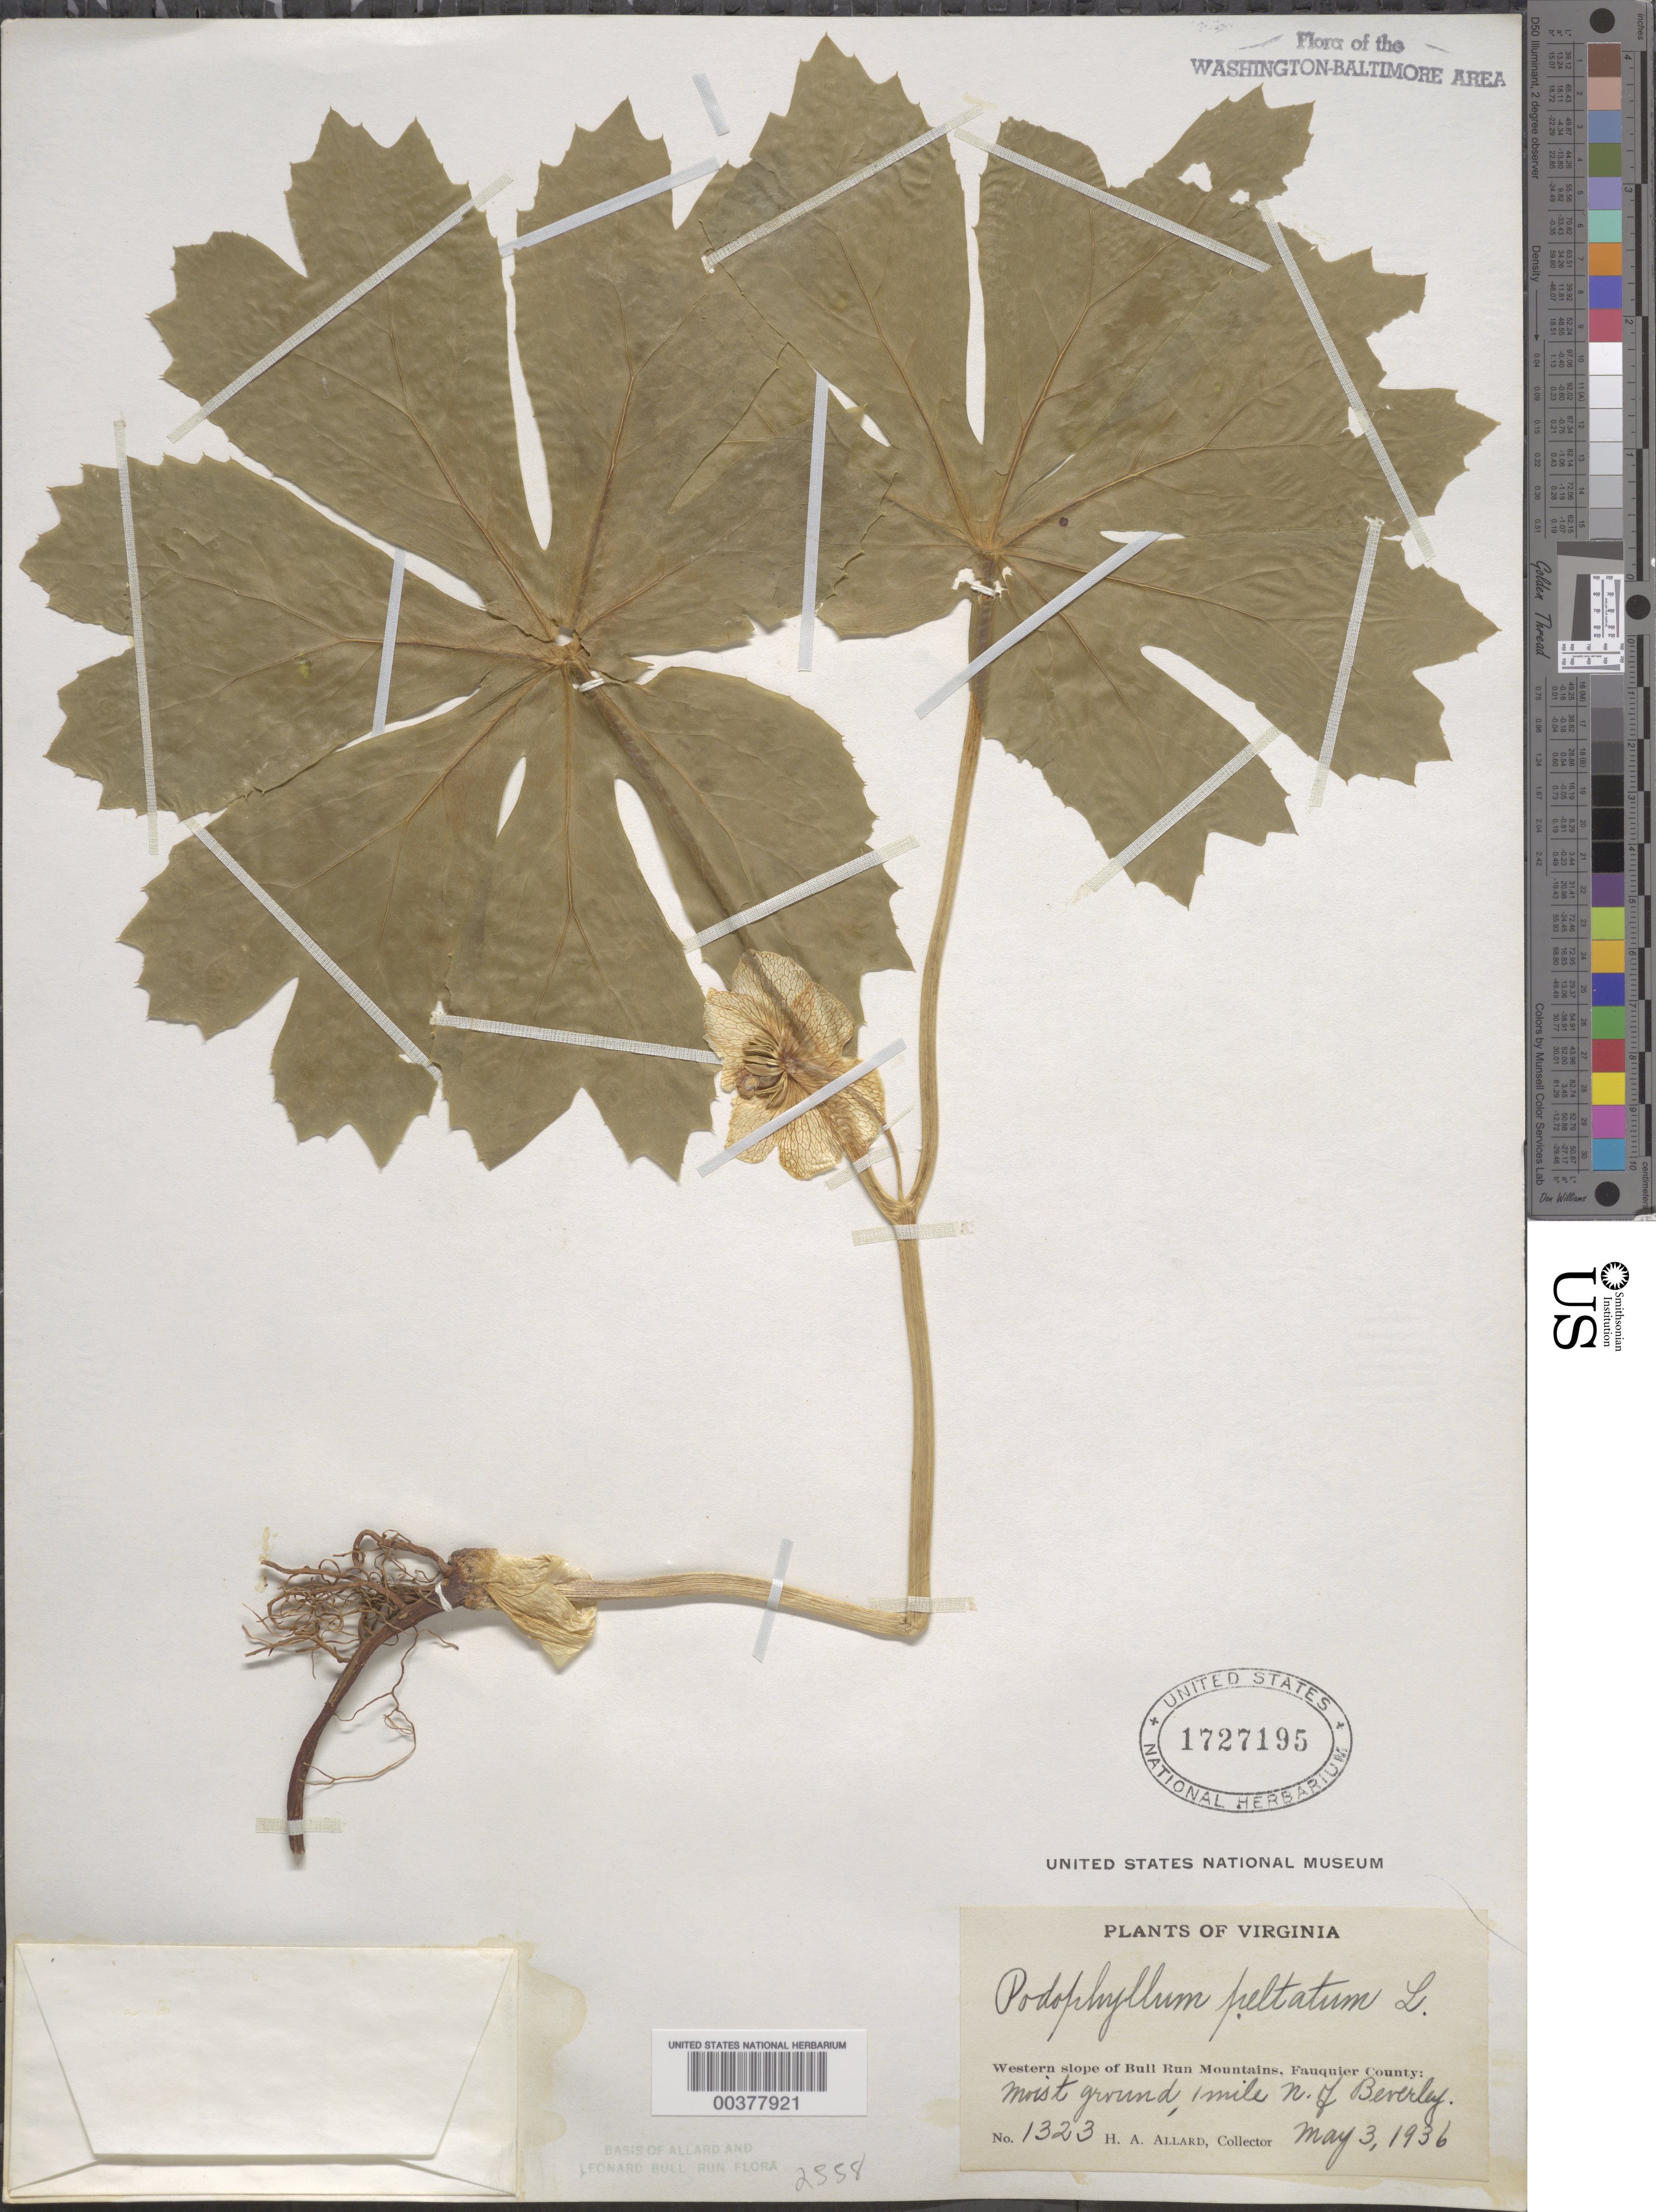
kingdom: Plantae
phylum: Tracheophyta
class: Magnoliopsida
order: Ranunculales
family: Berberidaceae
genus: Podophyllum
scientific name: Podophyllum peltatum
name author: L.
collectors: H. A. Allard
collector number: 1323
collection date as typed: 03 May 1936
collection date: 1936-05-03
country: United States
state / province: Virginia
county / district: Fauquier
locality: N of Beverley Bull Run Mts.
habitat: Moist ground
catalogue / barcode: US 1727195